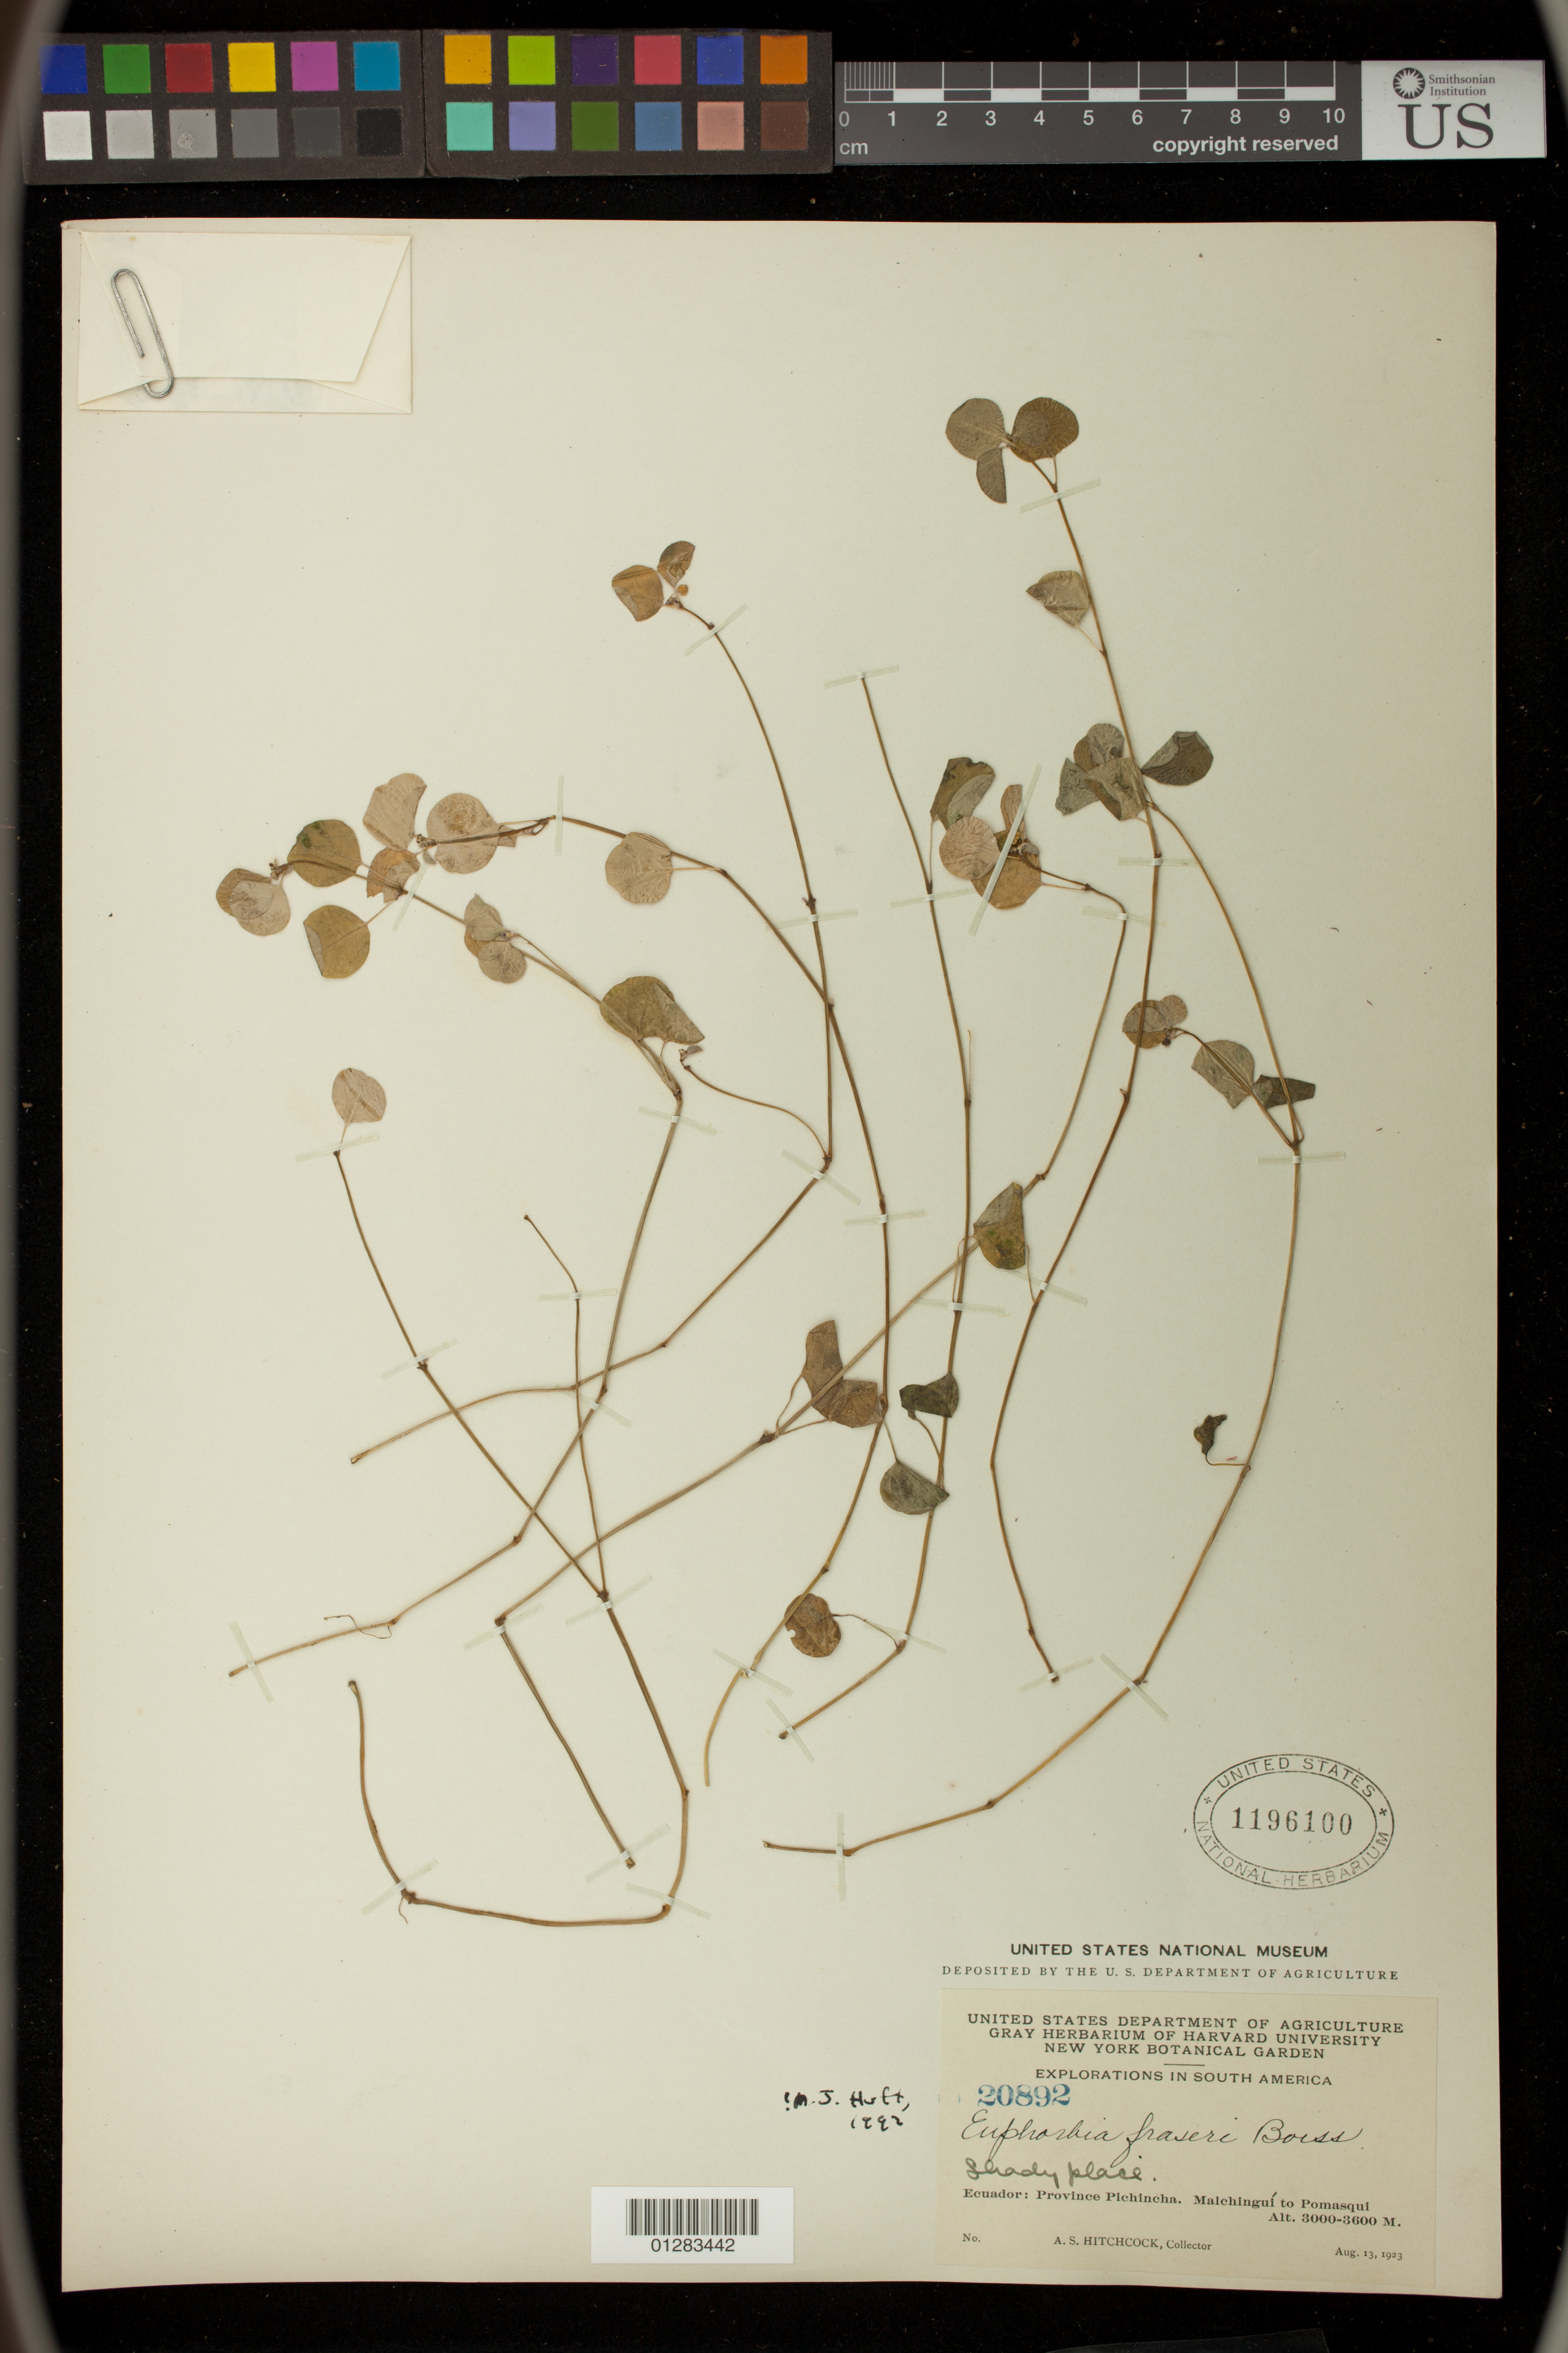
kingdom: Plantae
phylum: Tracheophyta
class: Magnoliopsida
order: Malpighiales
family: Euphorbiaceae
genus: Euphorbia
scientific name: Euphorbia fraseri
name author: Boiss.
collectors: A. S. Hitchcock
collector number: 20892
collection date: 1923-08-13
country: Ecuador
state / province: Pichincha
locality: Malchingui to Pomasqui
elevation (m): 3000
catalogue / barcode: US 1196100